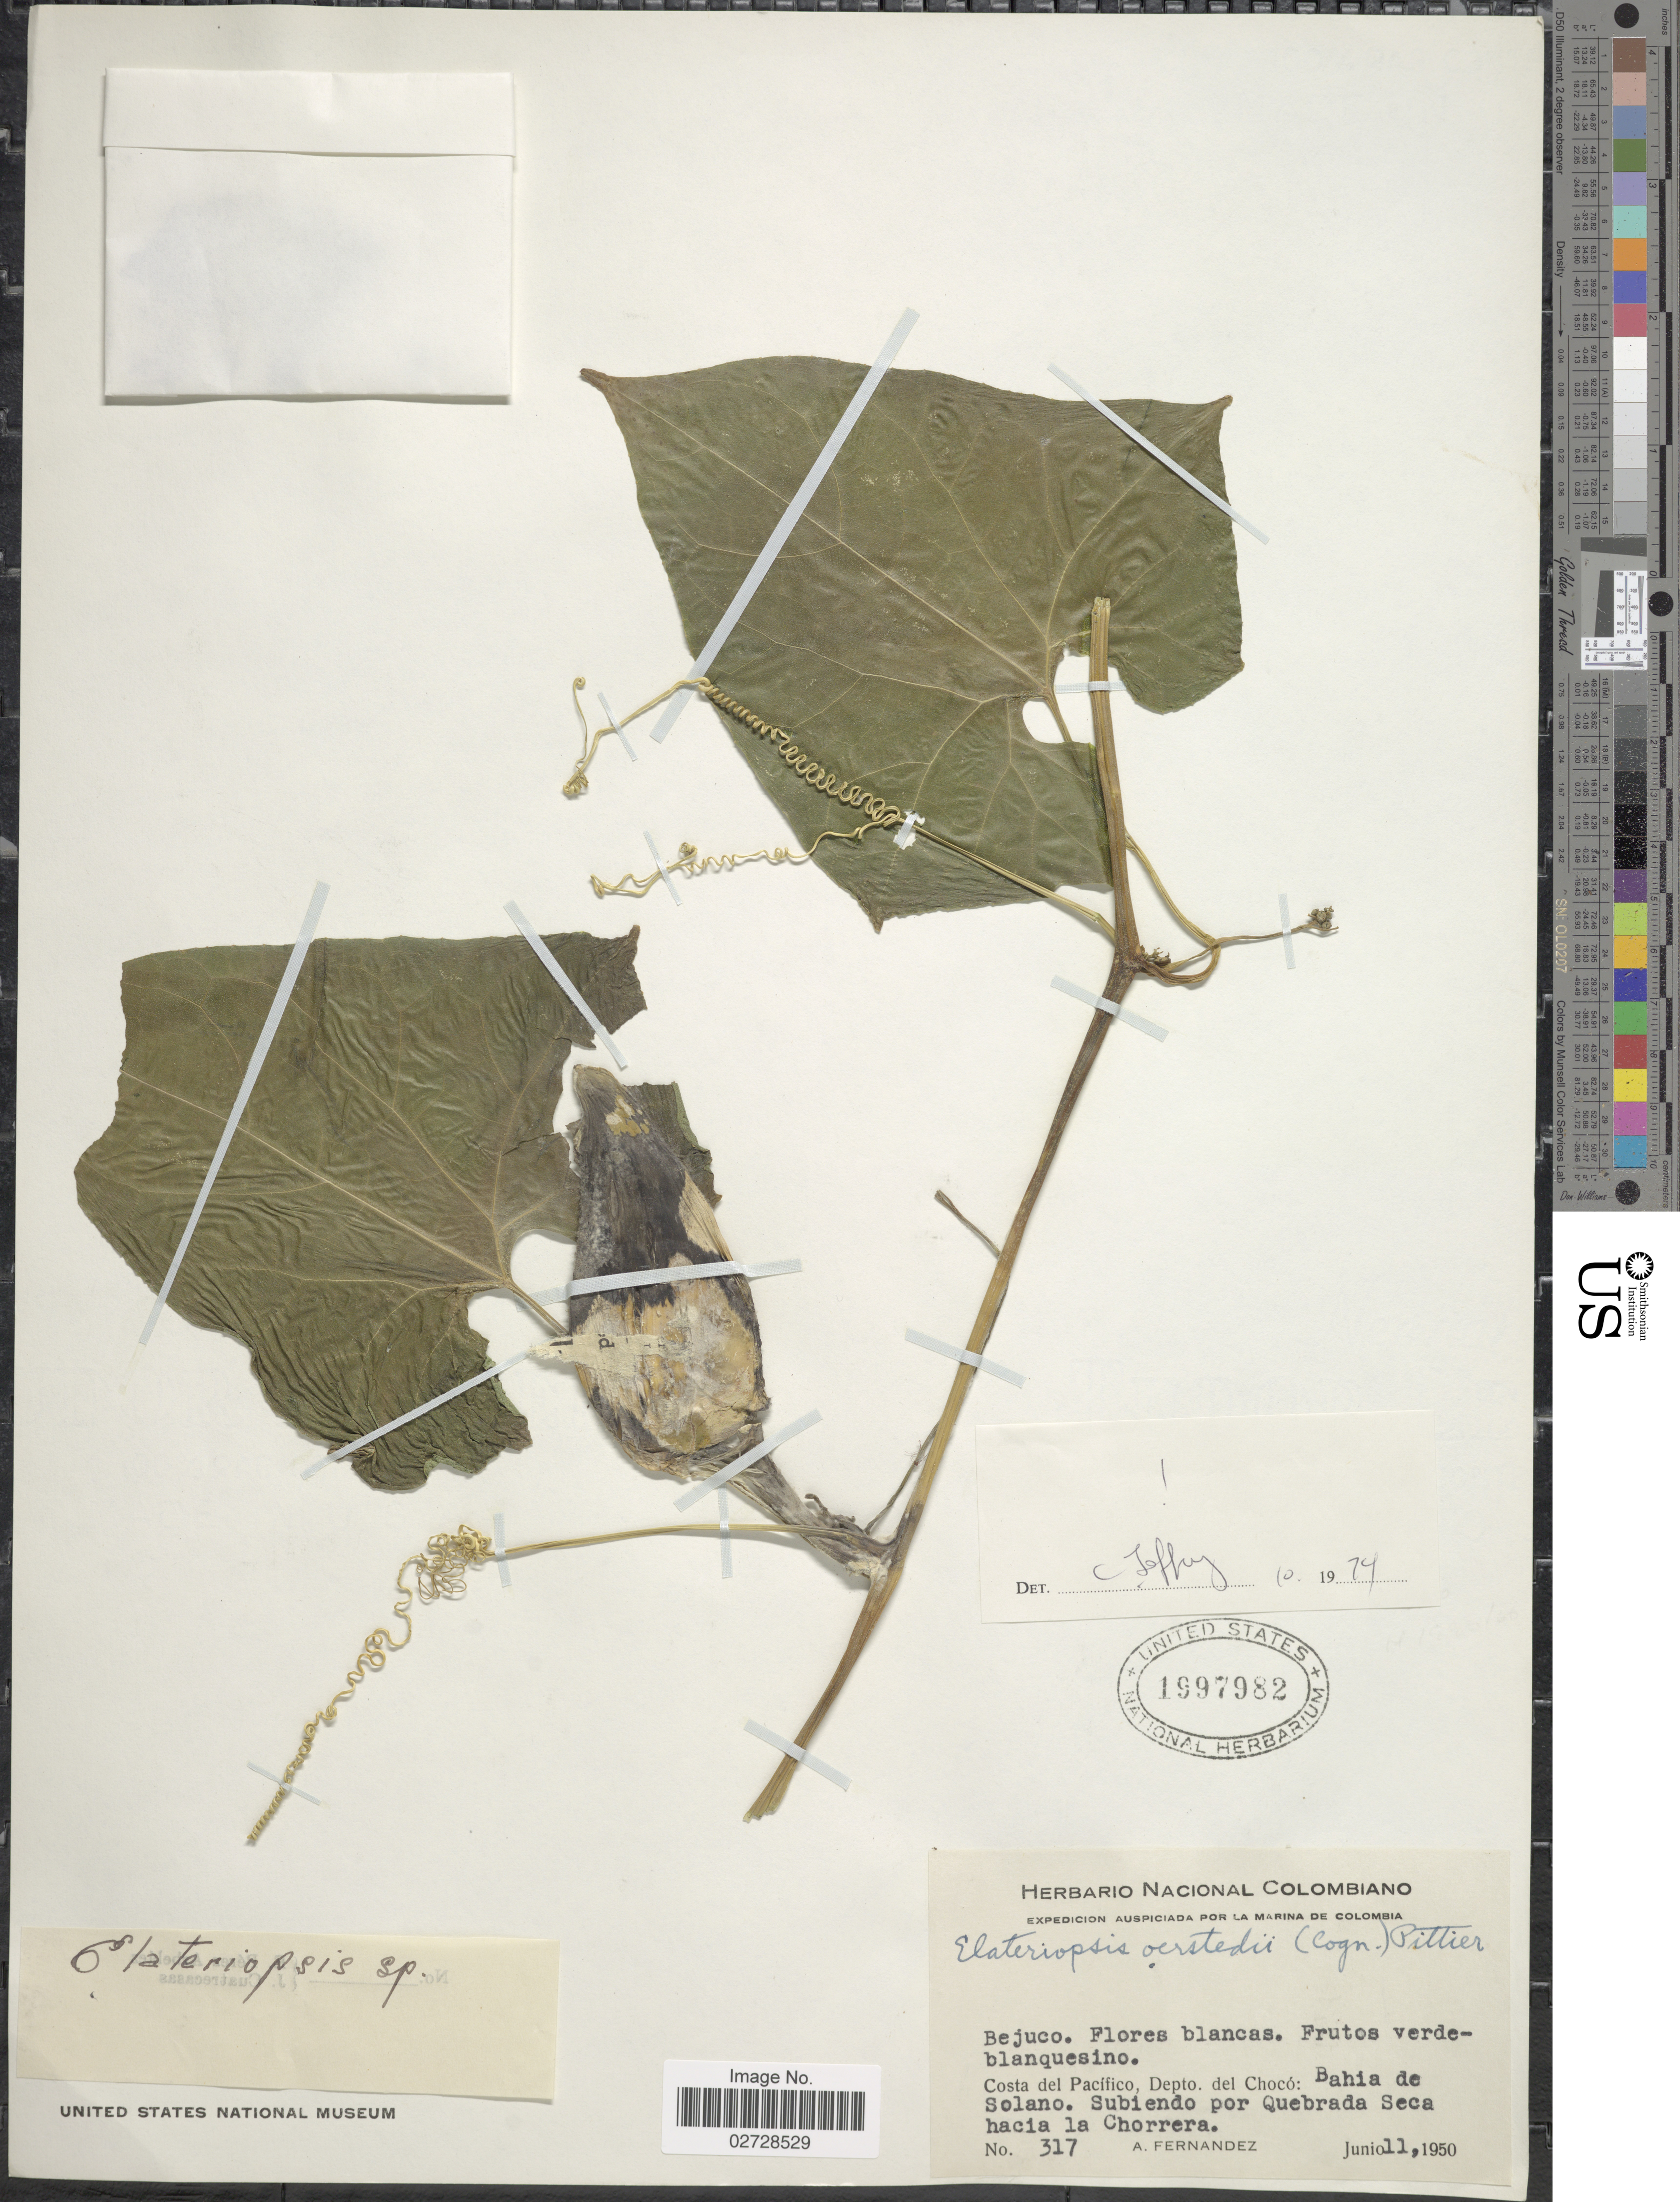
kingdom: Plantae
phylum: Tracheophyta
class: Magnoliopsida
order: Cucurbitales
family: Cucurbitaceae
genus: Hanburia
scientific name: Hanburia oerstedii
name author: (Cogn.) H. Schaef. & S.S. Renner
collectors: A. Fernandez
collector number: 317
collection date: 1950-06-11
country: Colombia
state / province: Chocó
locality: Costa del Pacifico, Bahia de Solano, Subiendo por Quebrada Seca hacia la Chorrera.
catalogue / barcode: US 1997982